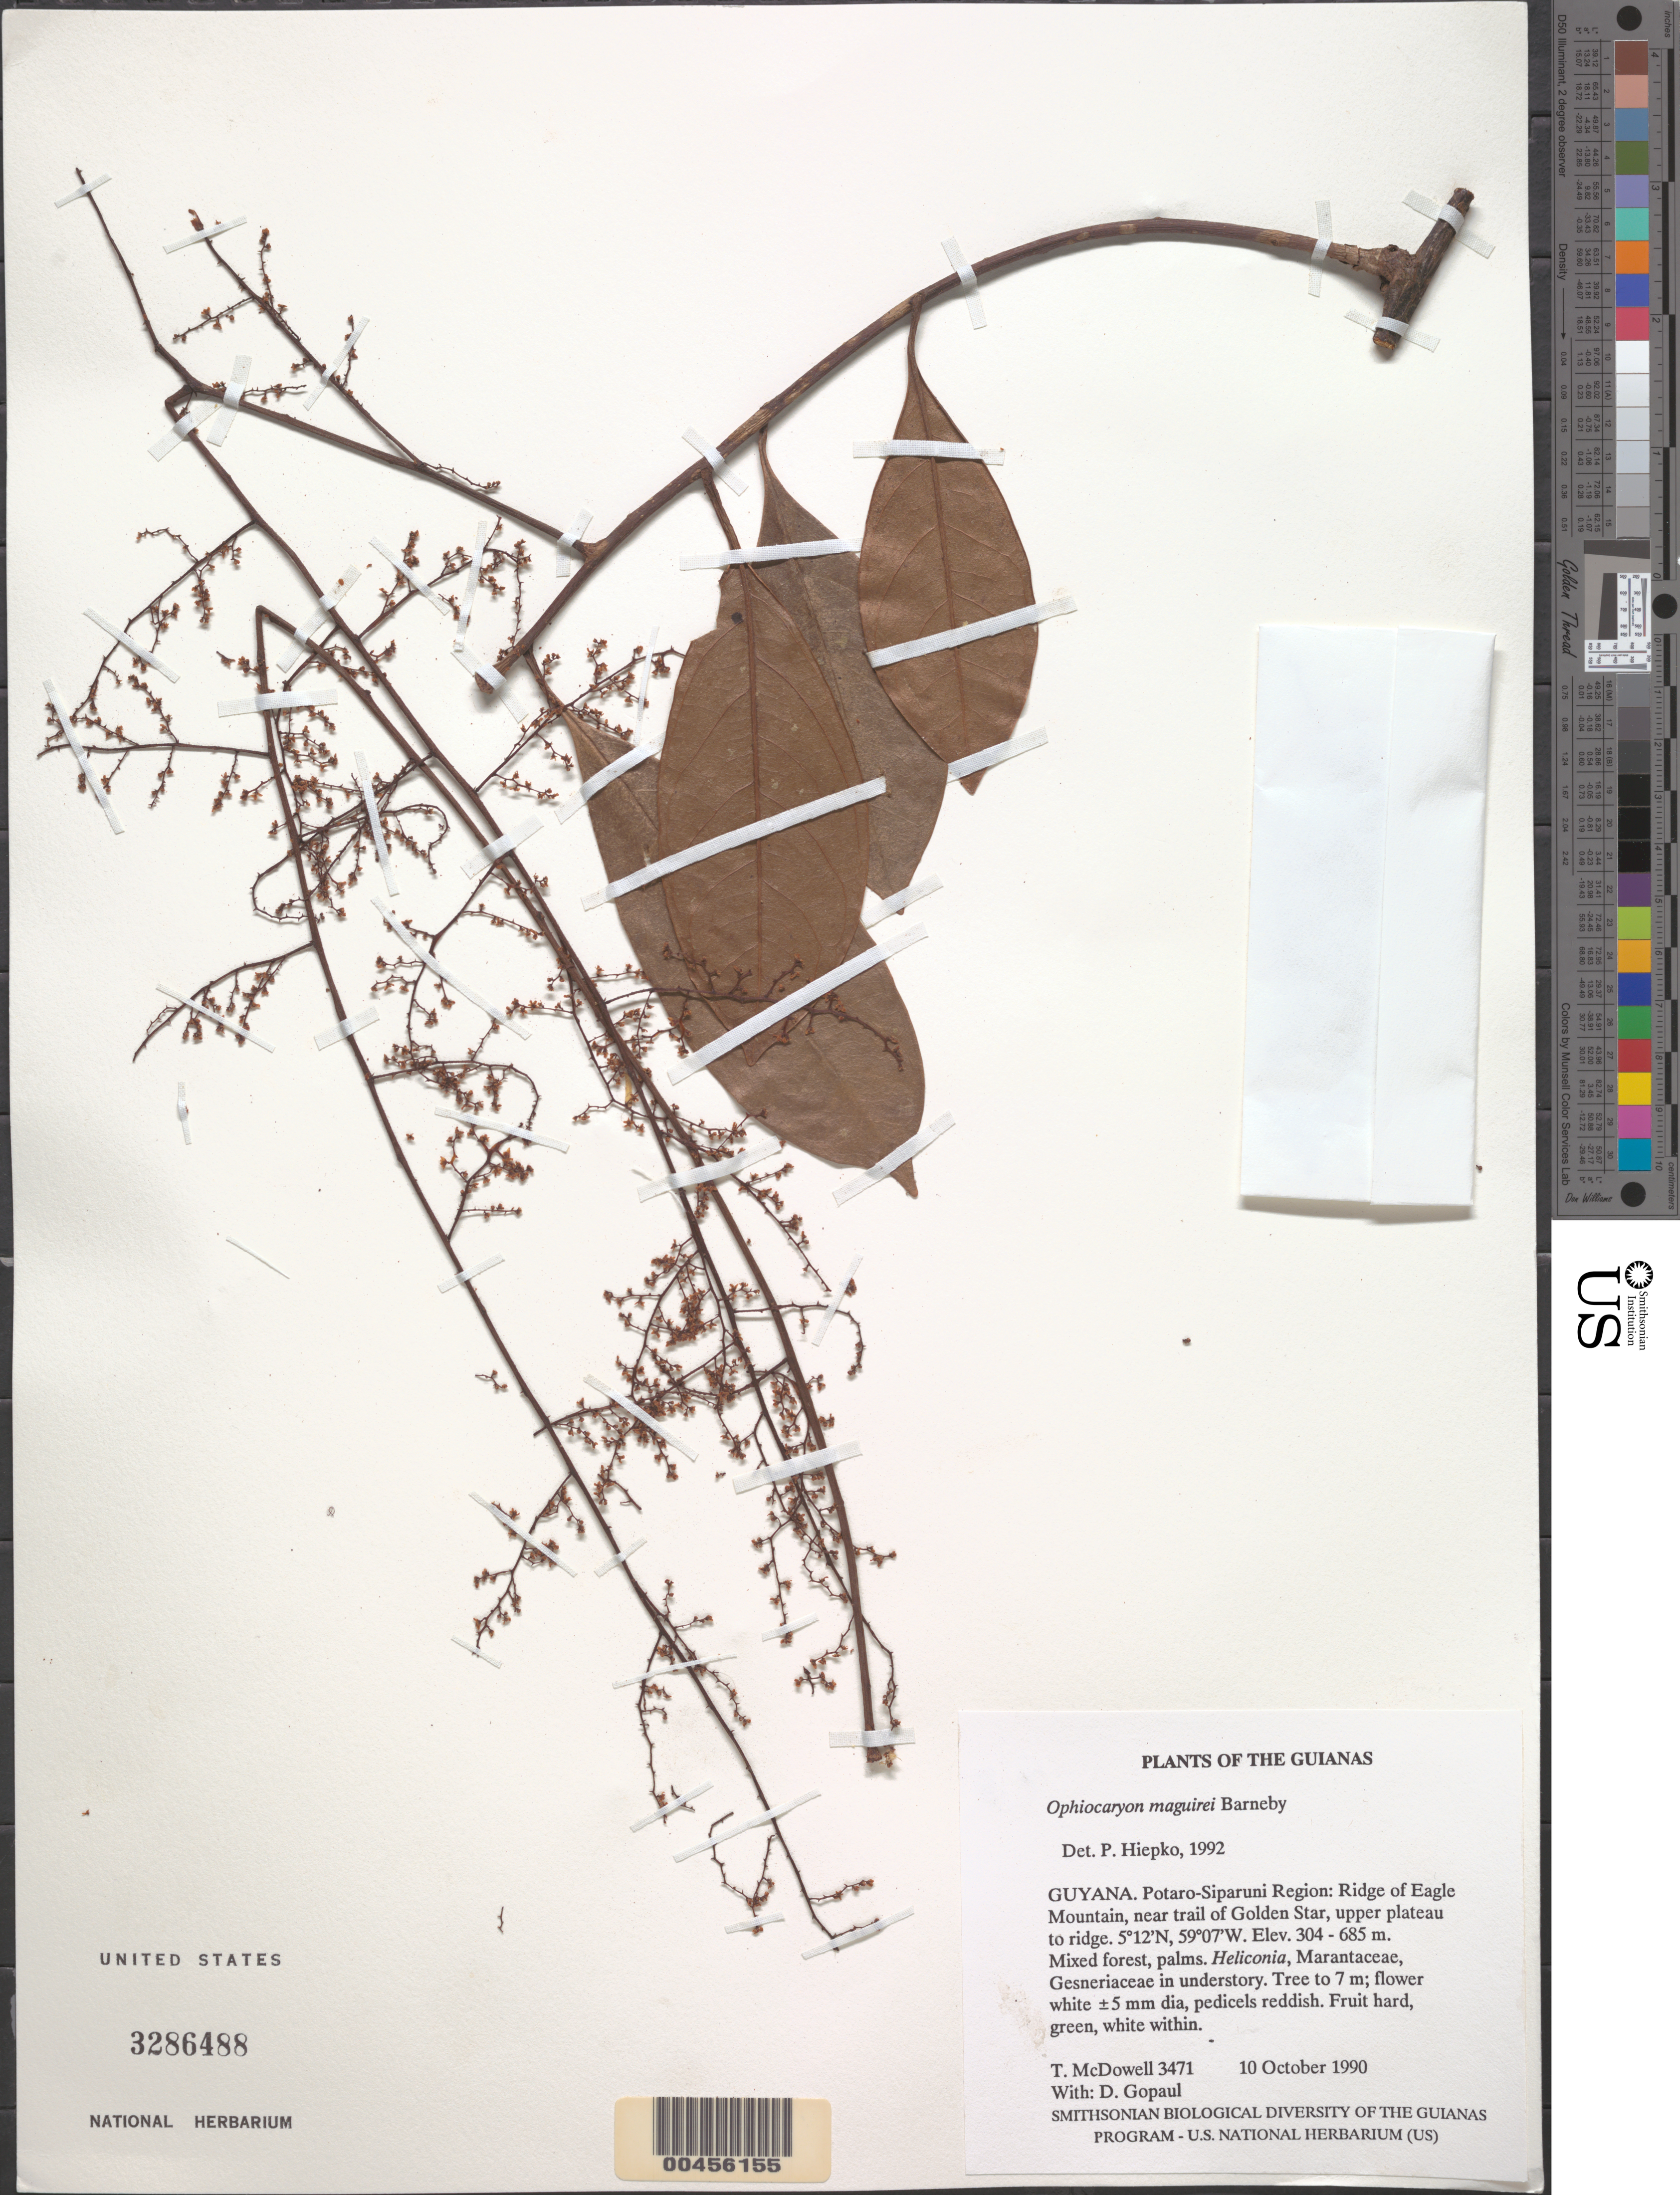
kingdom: Plantae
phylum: Tracheophyta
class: Magnoliopsida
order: Proteales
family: Sabiaceae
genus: Ophiocaryon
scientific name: Ophiocaryon maguirei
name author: Barneby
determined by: Hiepko, P. H.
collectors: T. McDowell & D. Gopaul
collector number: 3471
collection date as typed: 10 October 1990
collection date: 1990-10-10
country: Guyana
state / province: Potaro-Siparuni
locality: Ridge of Eagle Mountain, near trail of Golden Star, upper plateau to ridge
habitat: Mixed forest, palms. Heliconia, Marantaceae, Gesneriaceae in understory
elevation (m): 304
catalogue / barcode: US 3286488